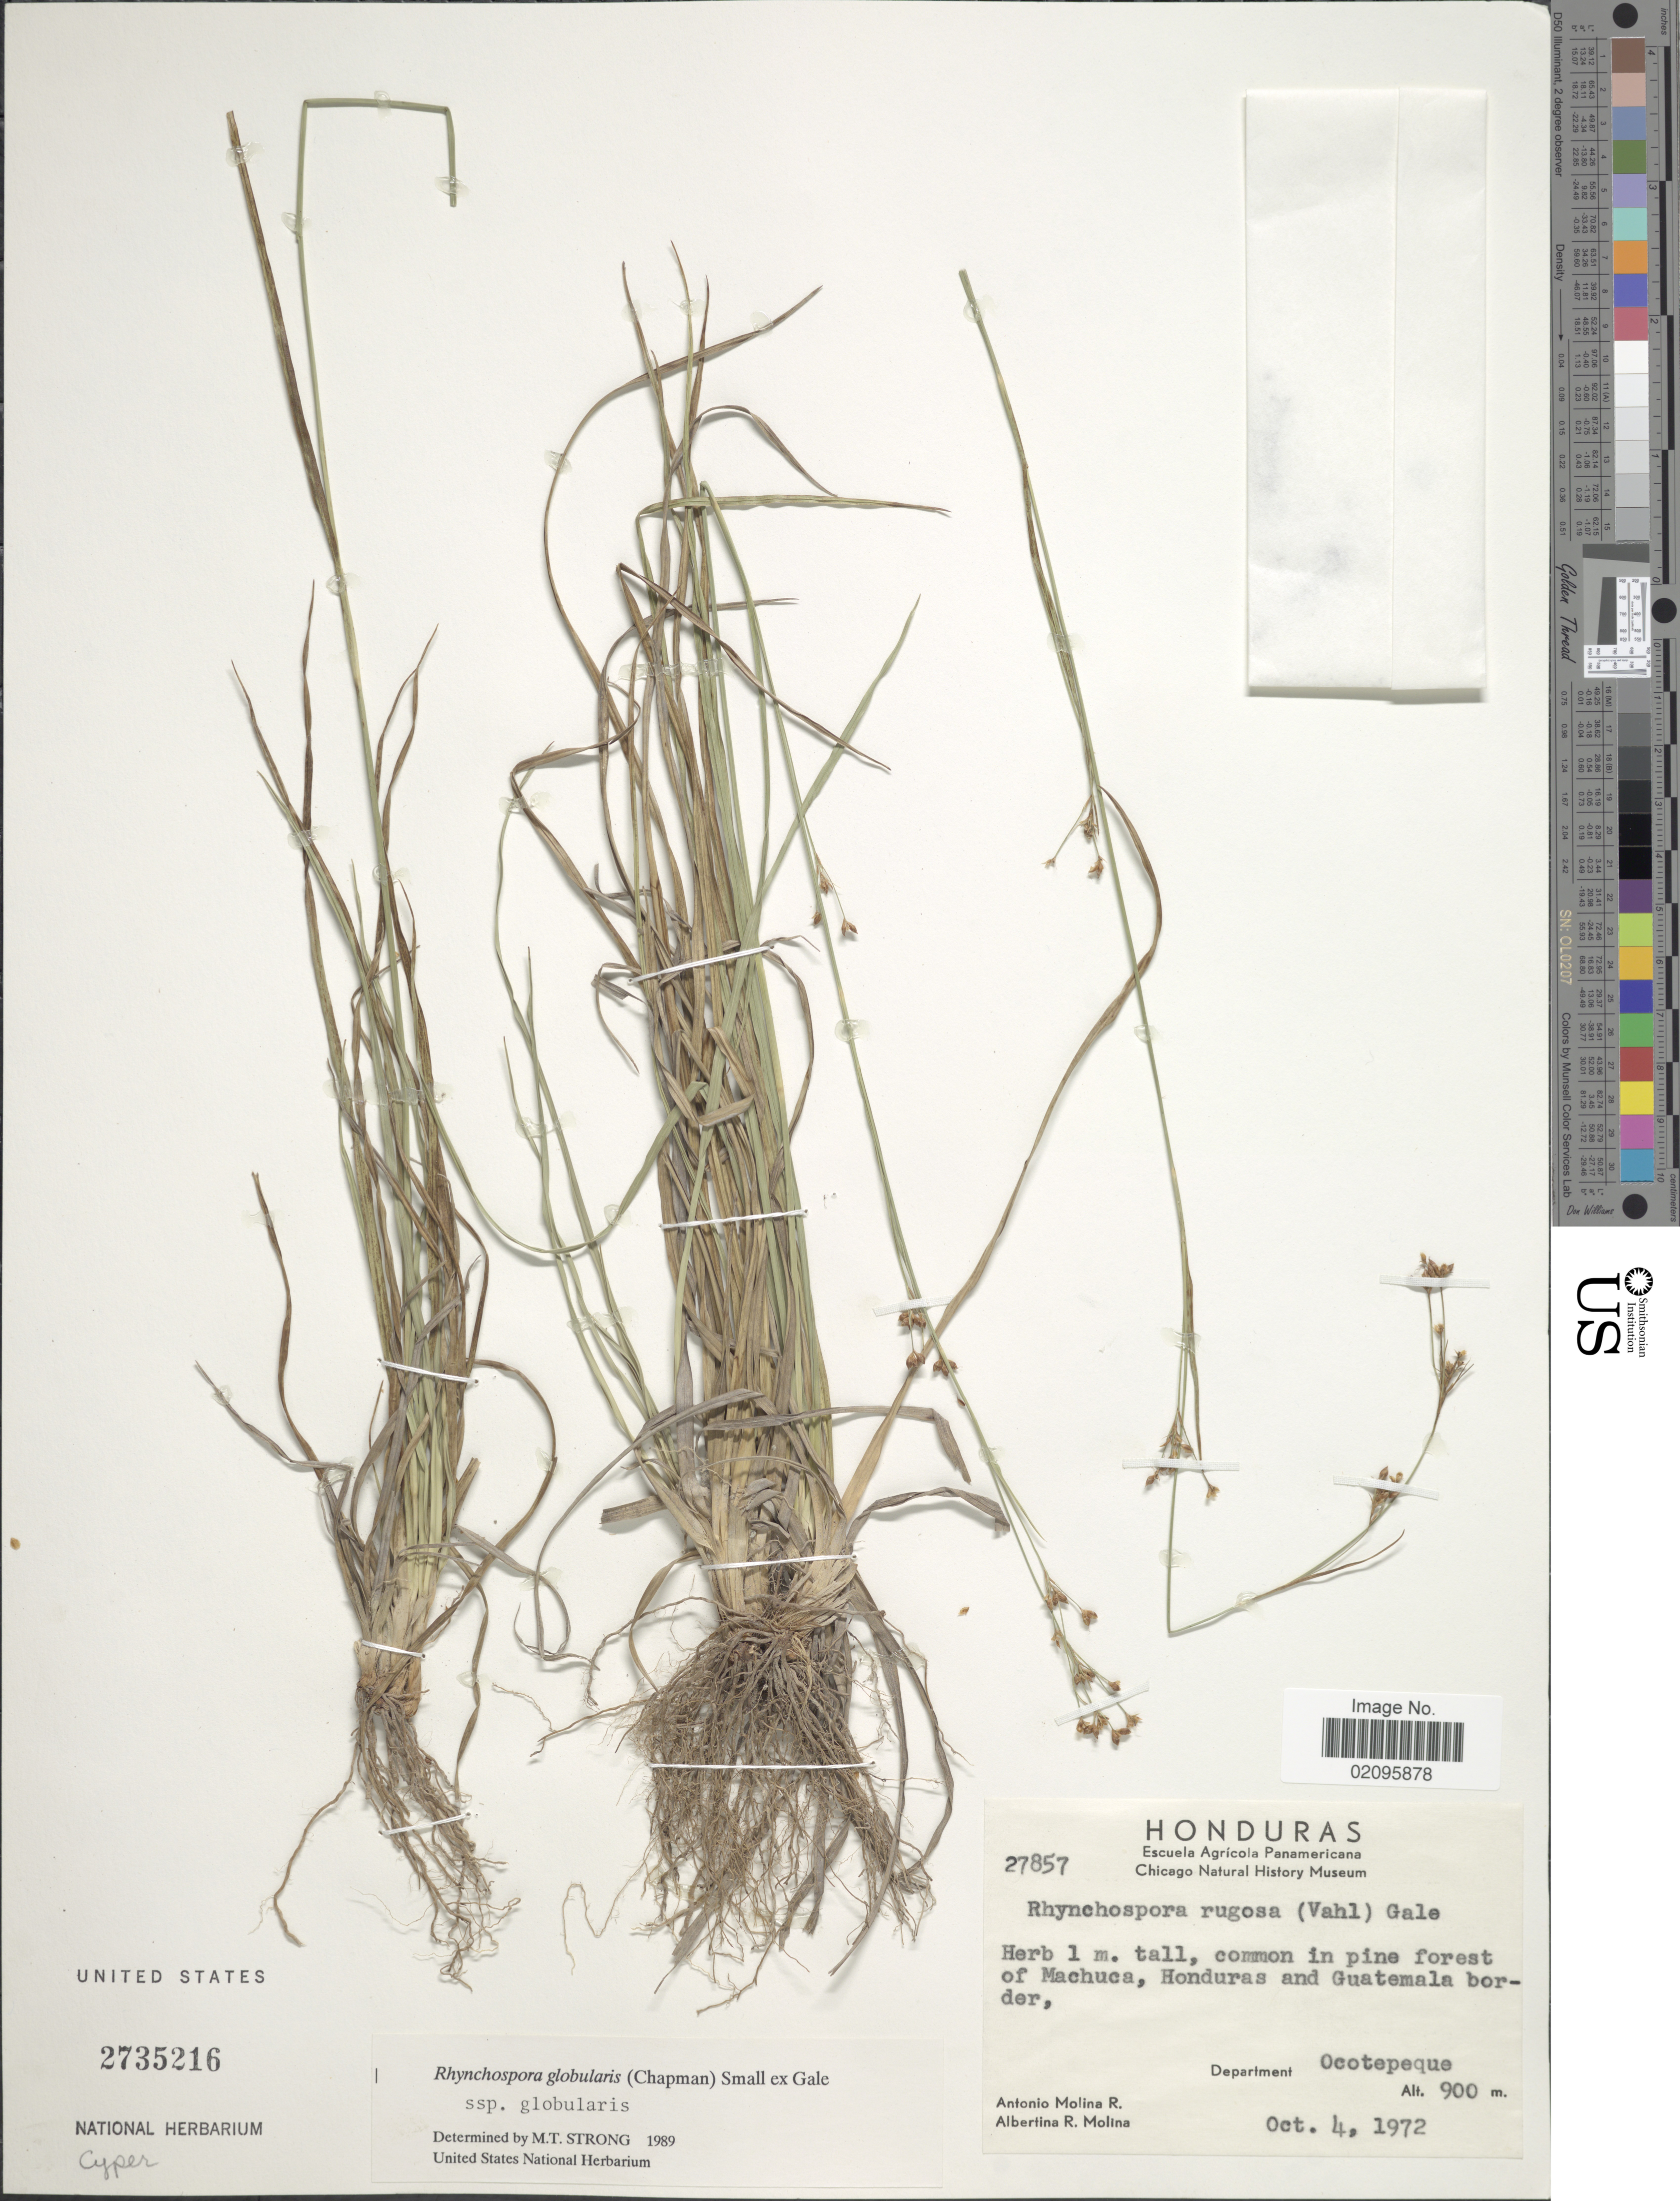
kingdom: Plantae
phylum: Tracheophyta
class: Liliopsida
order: Poales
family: Cyperaceae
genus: Rhynchospora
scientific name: Rhynchospora globularis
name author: (Chapm.) Small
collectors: A. Molina R. & A. R. Molina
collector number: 27857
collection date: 1972-10-04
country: Honduras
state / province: Ocotepeque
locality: Common in pine forest of Machuca, Honduras and Guatemala border.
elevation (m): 900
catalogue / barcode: US 2735216